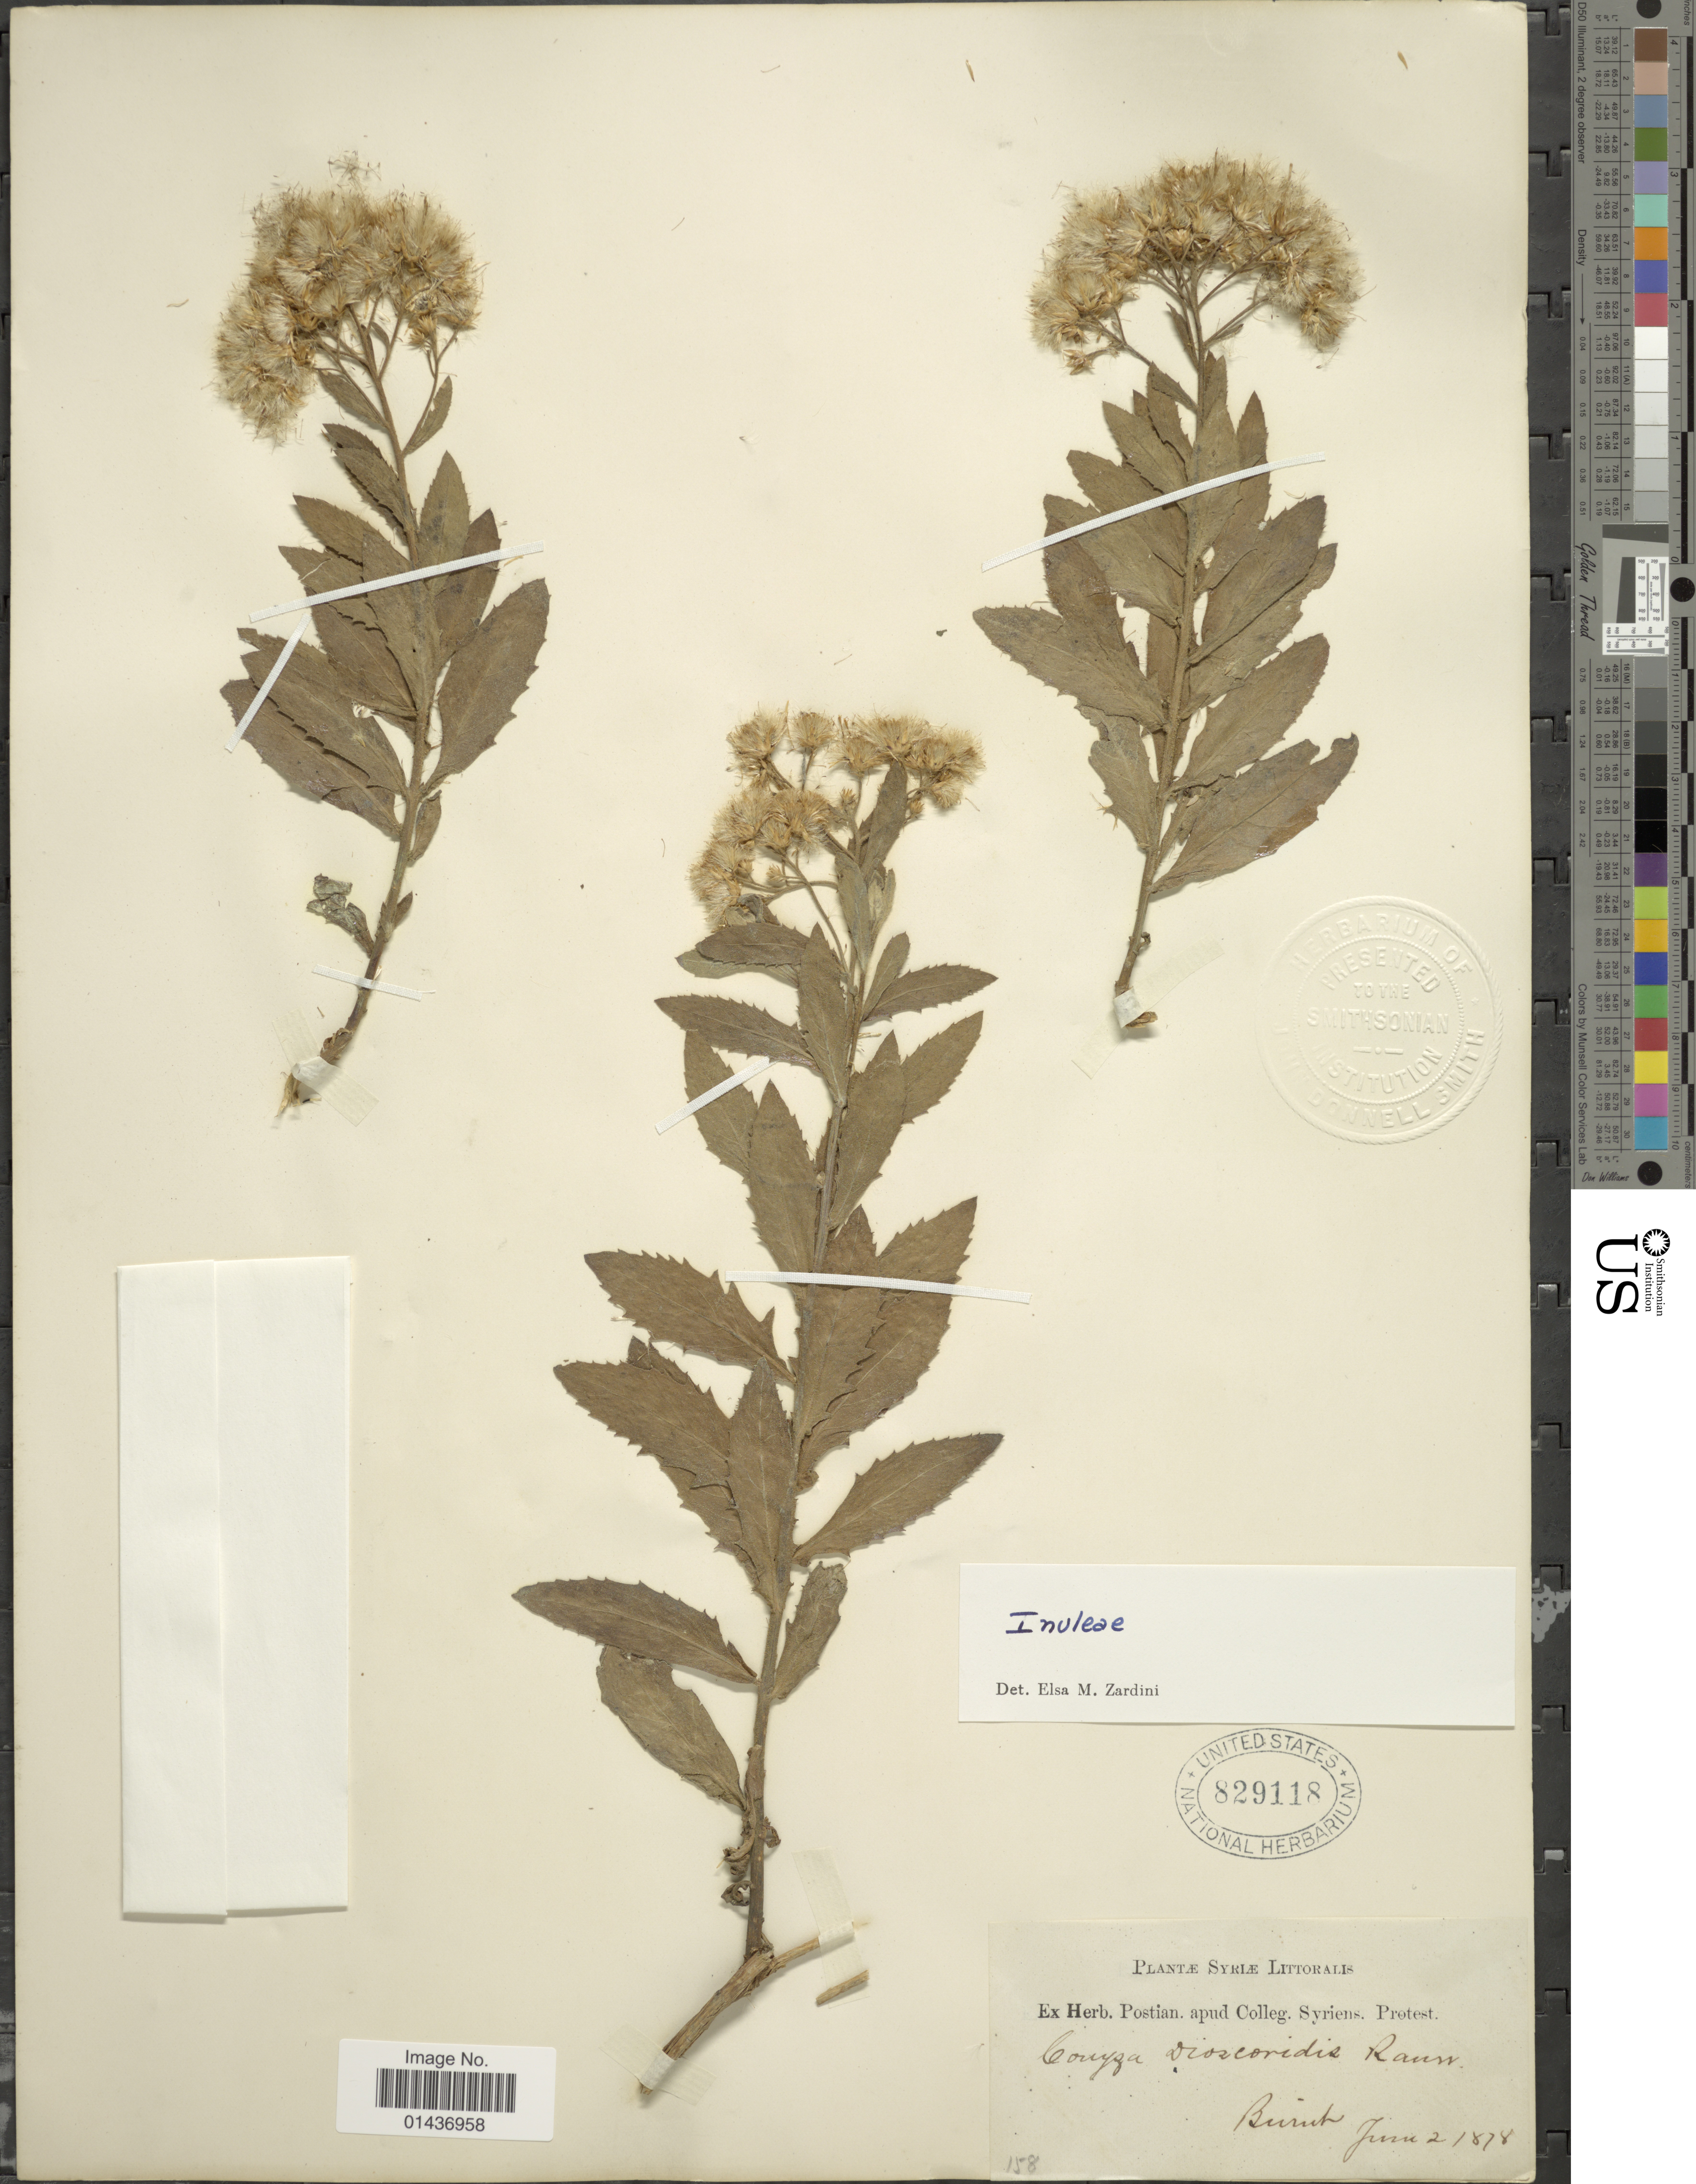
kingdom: Plantae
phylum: Tracheophyta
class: Magnoliopsida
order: Asterales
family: Asteraceae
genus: Pluchea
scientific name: Pluchea sp.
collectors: ex herb. Postian. apud Colleg. Syriens. Protest. USE "Fannie P. A. Shepard" (10308853) AS PRIMARY COLLECTOR INSTEAD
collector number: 158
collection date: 1878-06-02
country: Lebanon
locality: Syriae Littoralis, Beirut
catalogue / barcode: US 829118